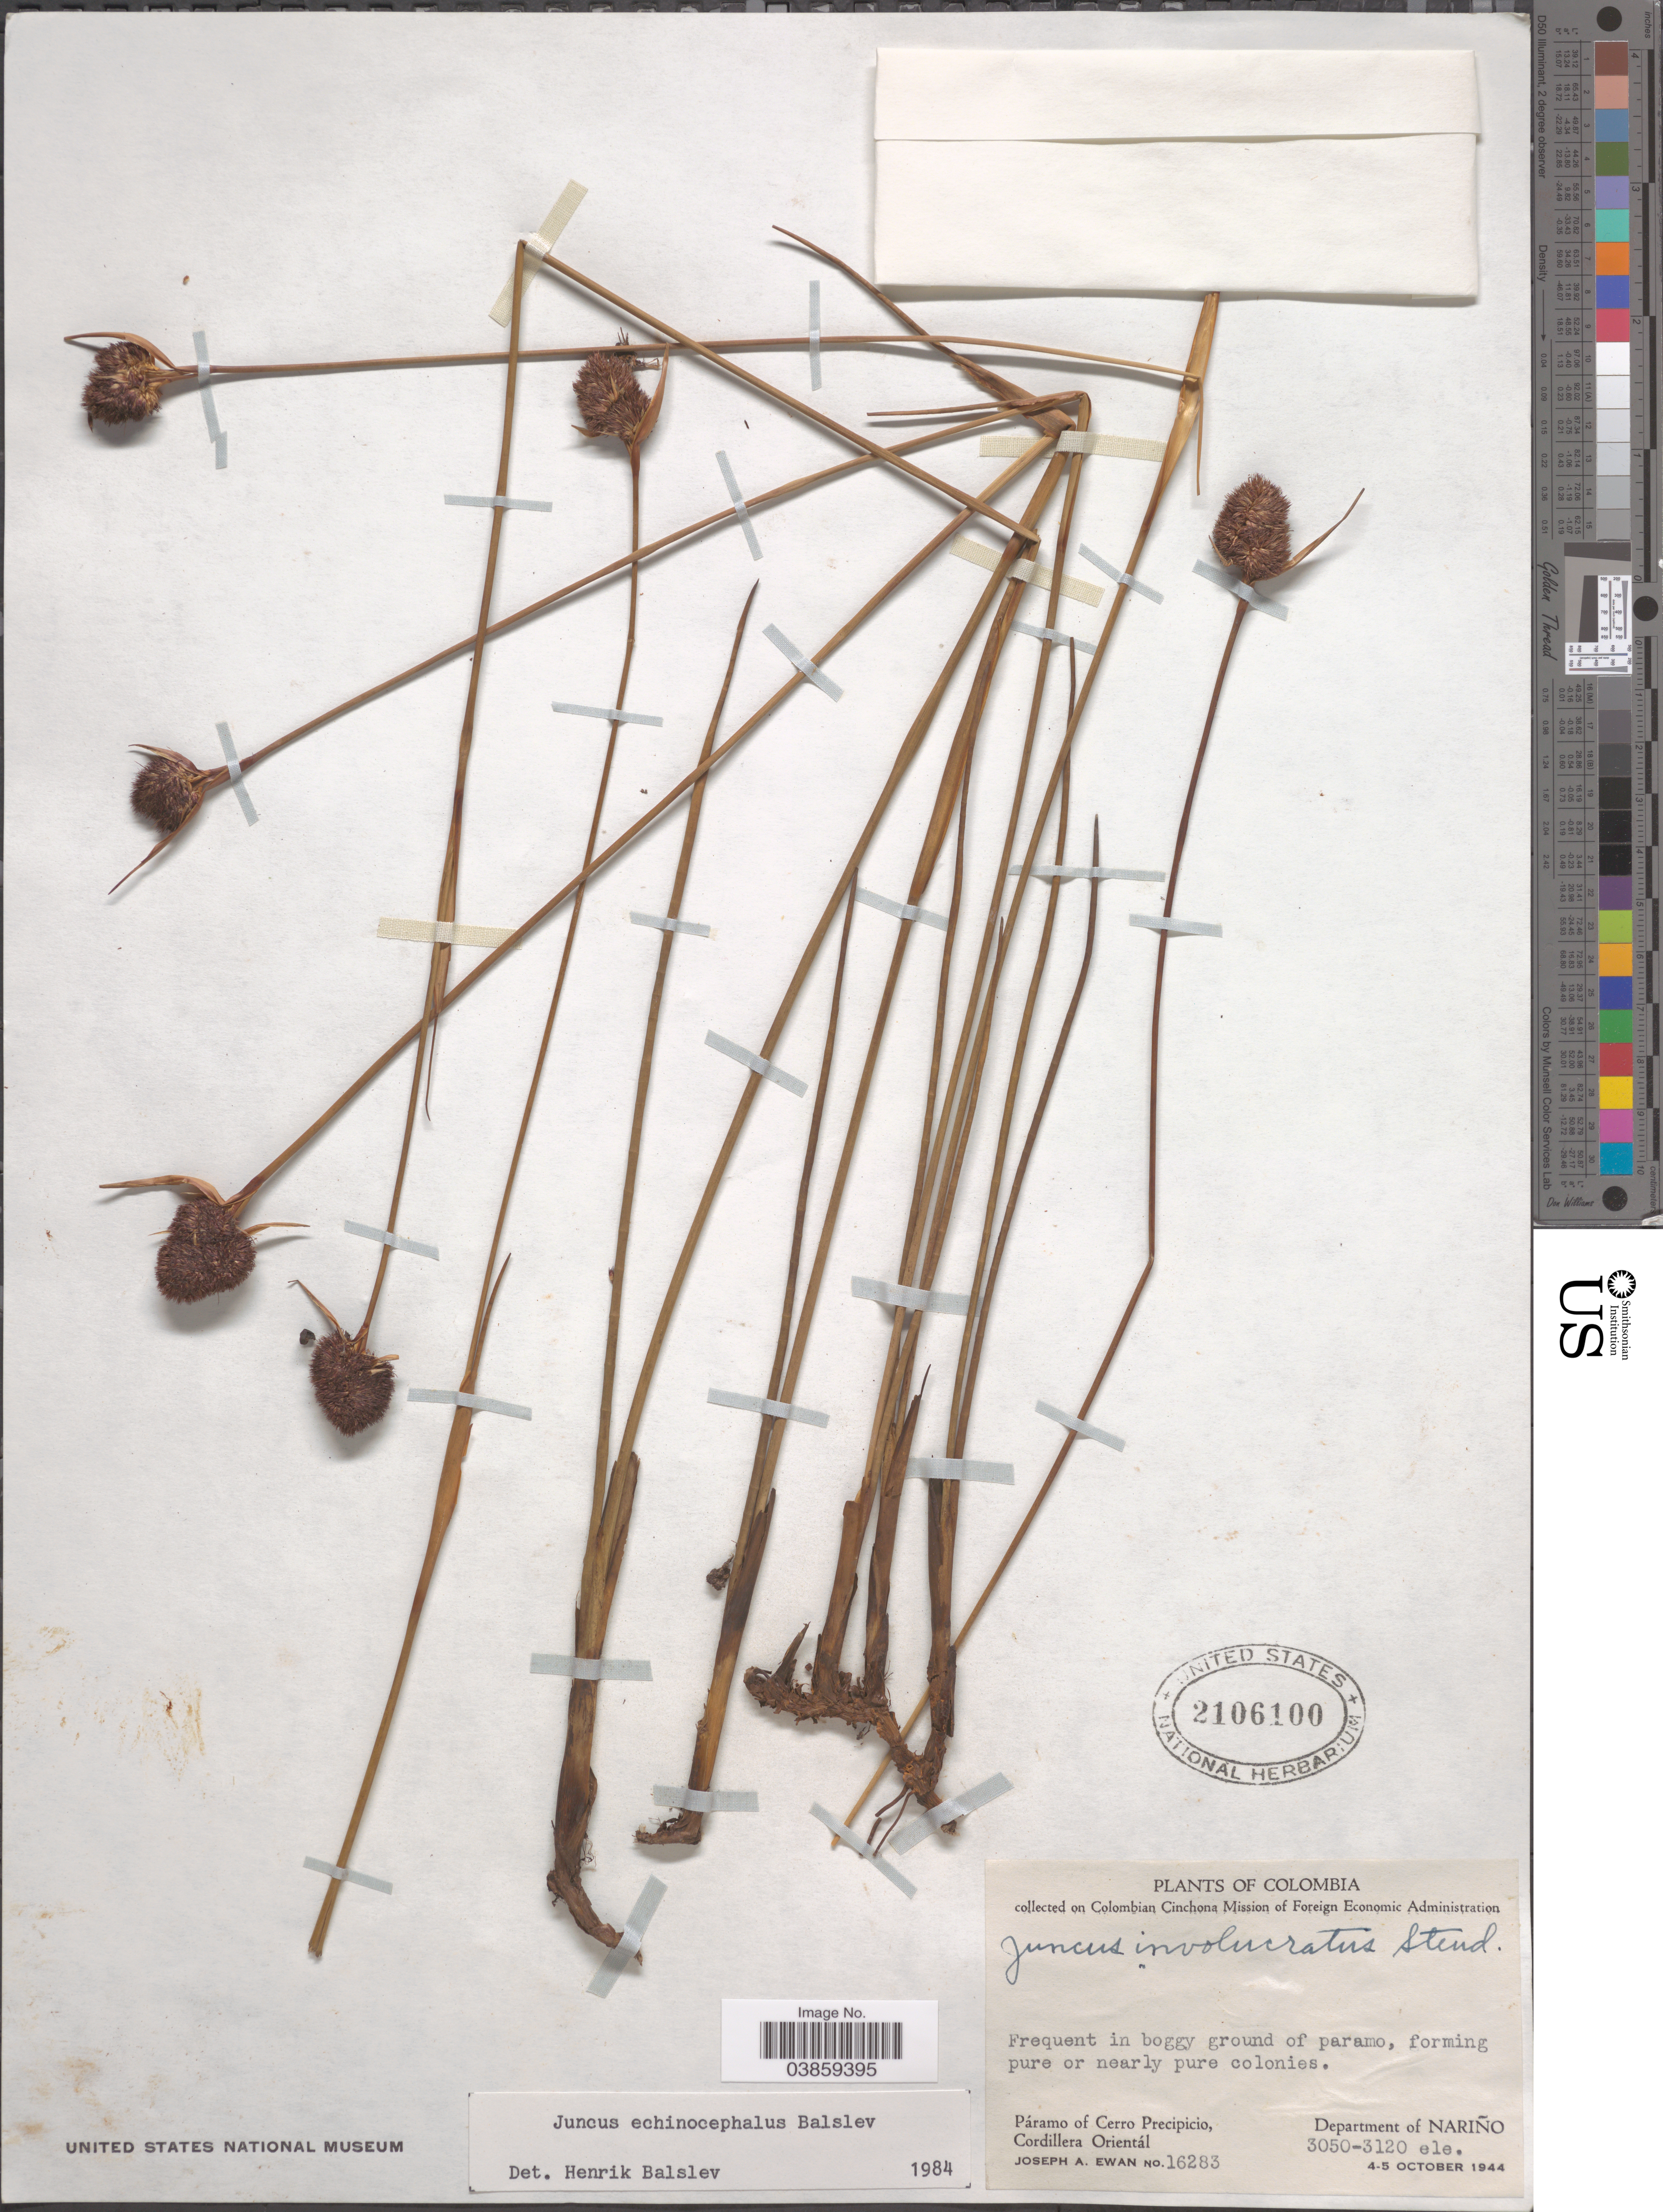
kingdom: Plantae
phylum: Tracheophyta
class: Liliopsida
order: Poales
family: Juncaceae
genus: Juncus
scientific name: Juncus echinocephalus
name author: Balslev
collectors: J. A. Ewan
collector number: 16283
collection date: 1944-10-04/1944-10-05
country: Colombia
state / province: Nariño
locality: Páramo of Cerro Precipio, Cordillera Orientál. Department of Nariño.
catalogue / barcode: US 2106100